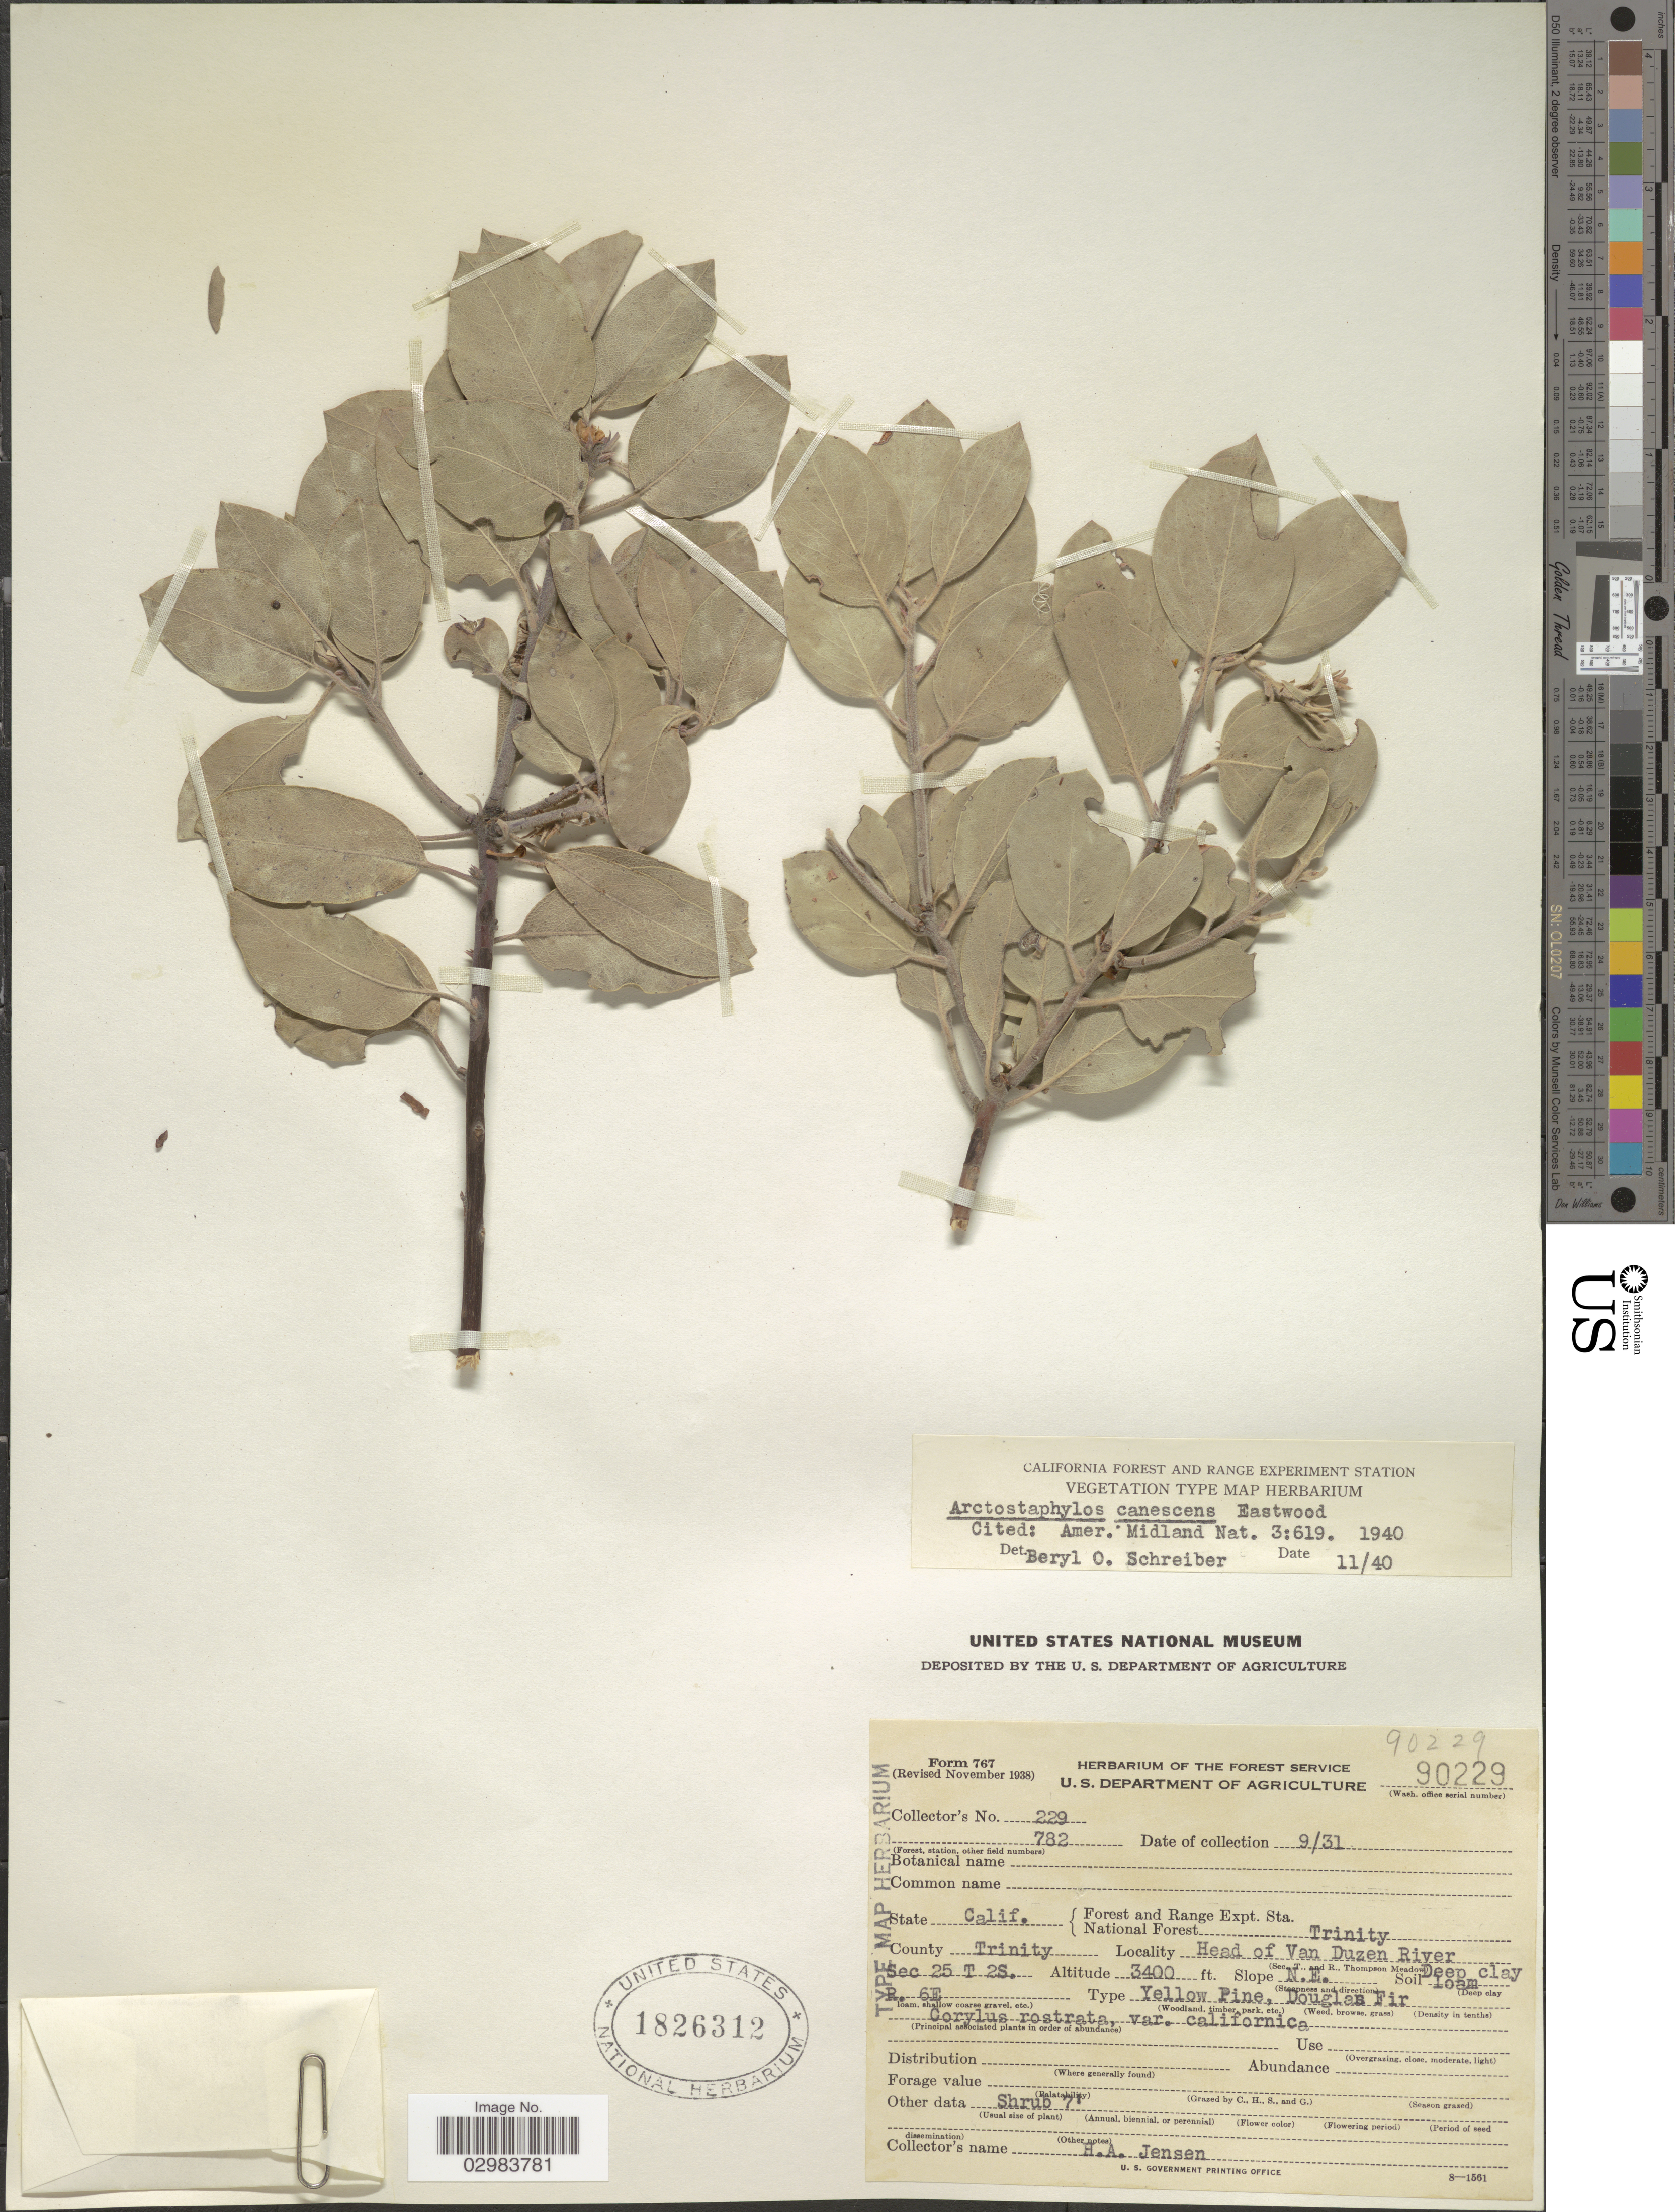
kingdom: Plantae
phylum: Tracheophyta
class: Magnoliopsida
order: Ericales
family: Ericaceae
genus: Arctostaphylos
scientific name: Arctostaphylos canescens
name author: Eastw.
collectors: H. A. Jensen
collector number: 229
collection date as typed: Transcribed d/m/y: /9/31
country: United States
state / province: California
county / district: Trinity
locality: Forest and Range Expt. Sta. National Forest Trinity. County Trinity. Head of Van Duzen River. Slope N.E. Sec. 25 T 2S. R. 6E.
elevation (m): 1036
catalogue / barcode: US 1826312